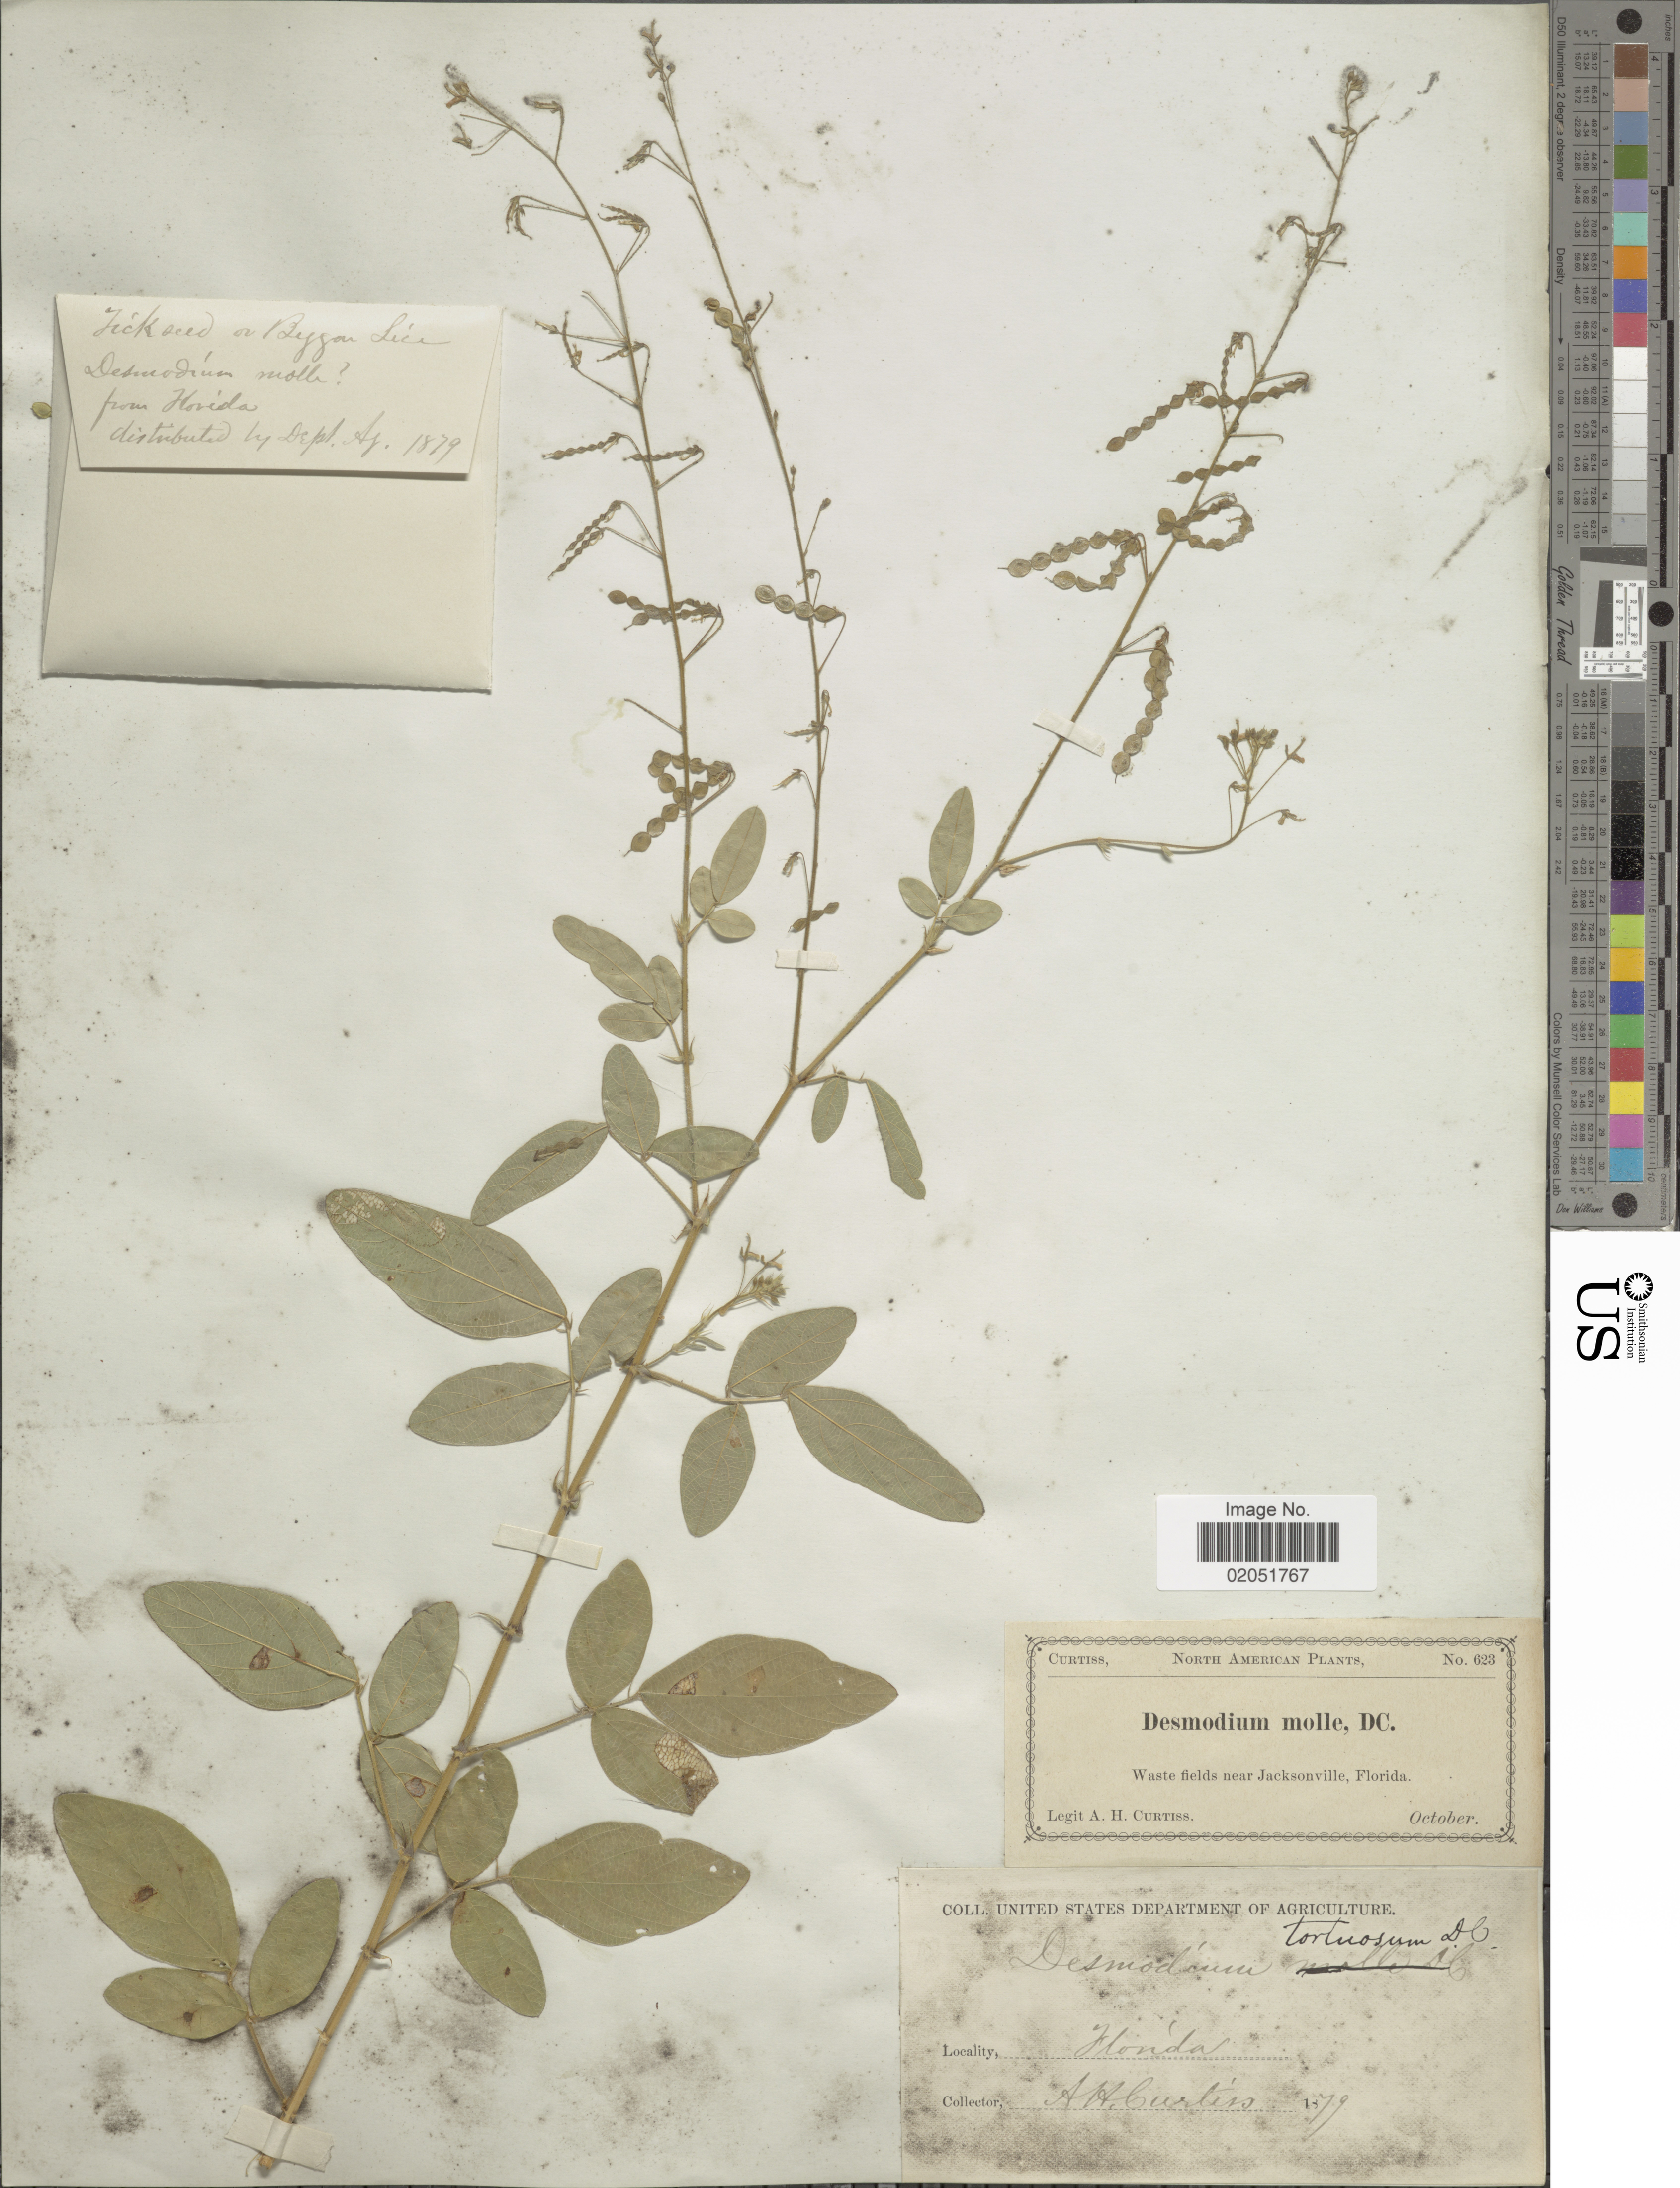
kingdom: Plantae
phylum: Tracheophyta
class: Magnoliopsida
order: Fabales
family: Fabaceae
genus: Desmodium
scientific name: Desmodium tortuosum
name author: (Sw.) DC.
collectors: A. H. Curtiss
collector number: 623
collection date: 1879-10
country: United States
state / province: Florida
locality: North American, Waste fields near Jacksonville, Florida